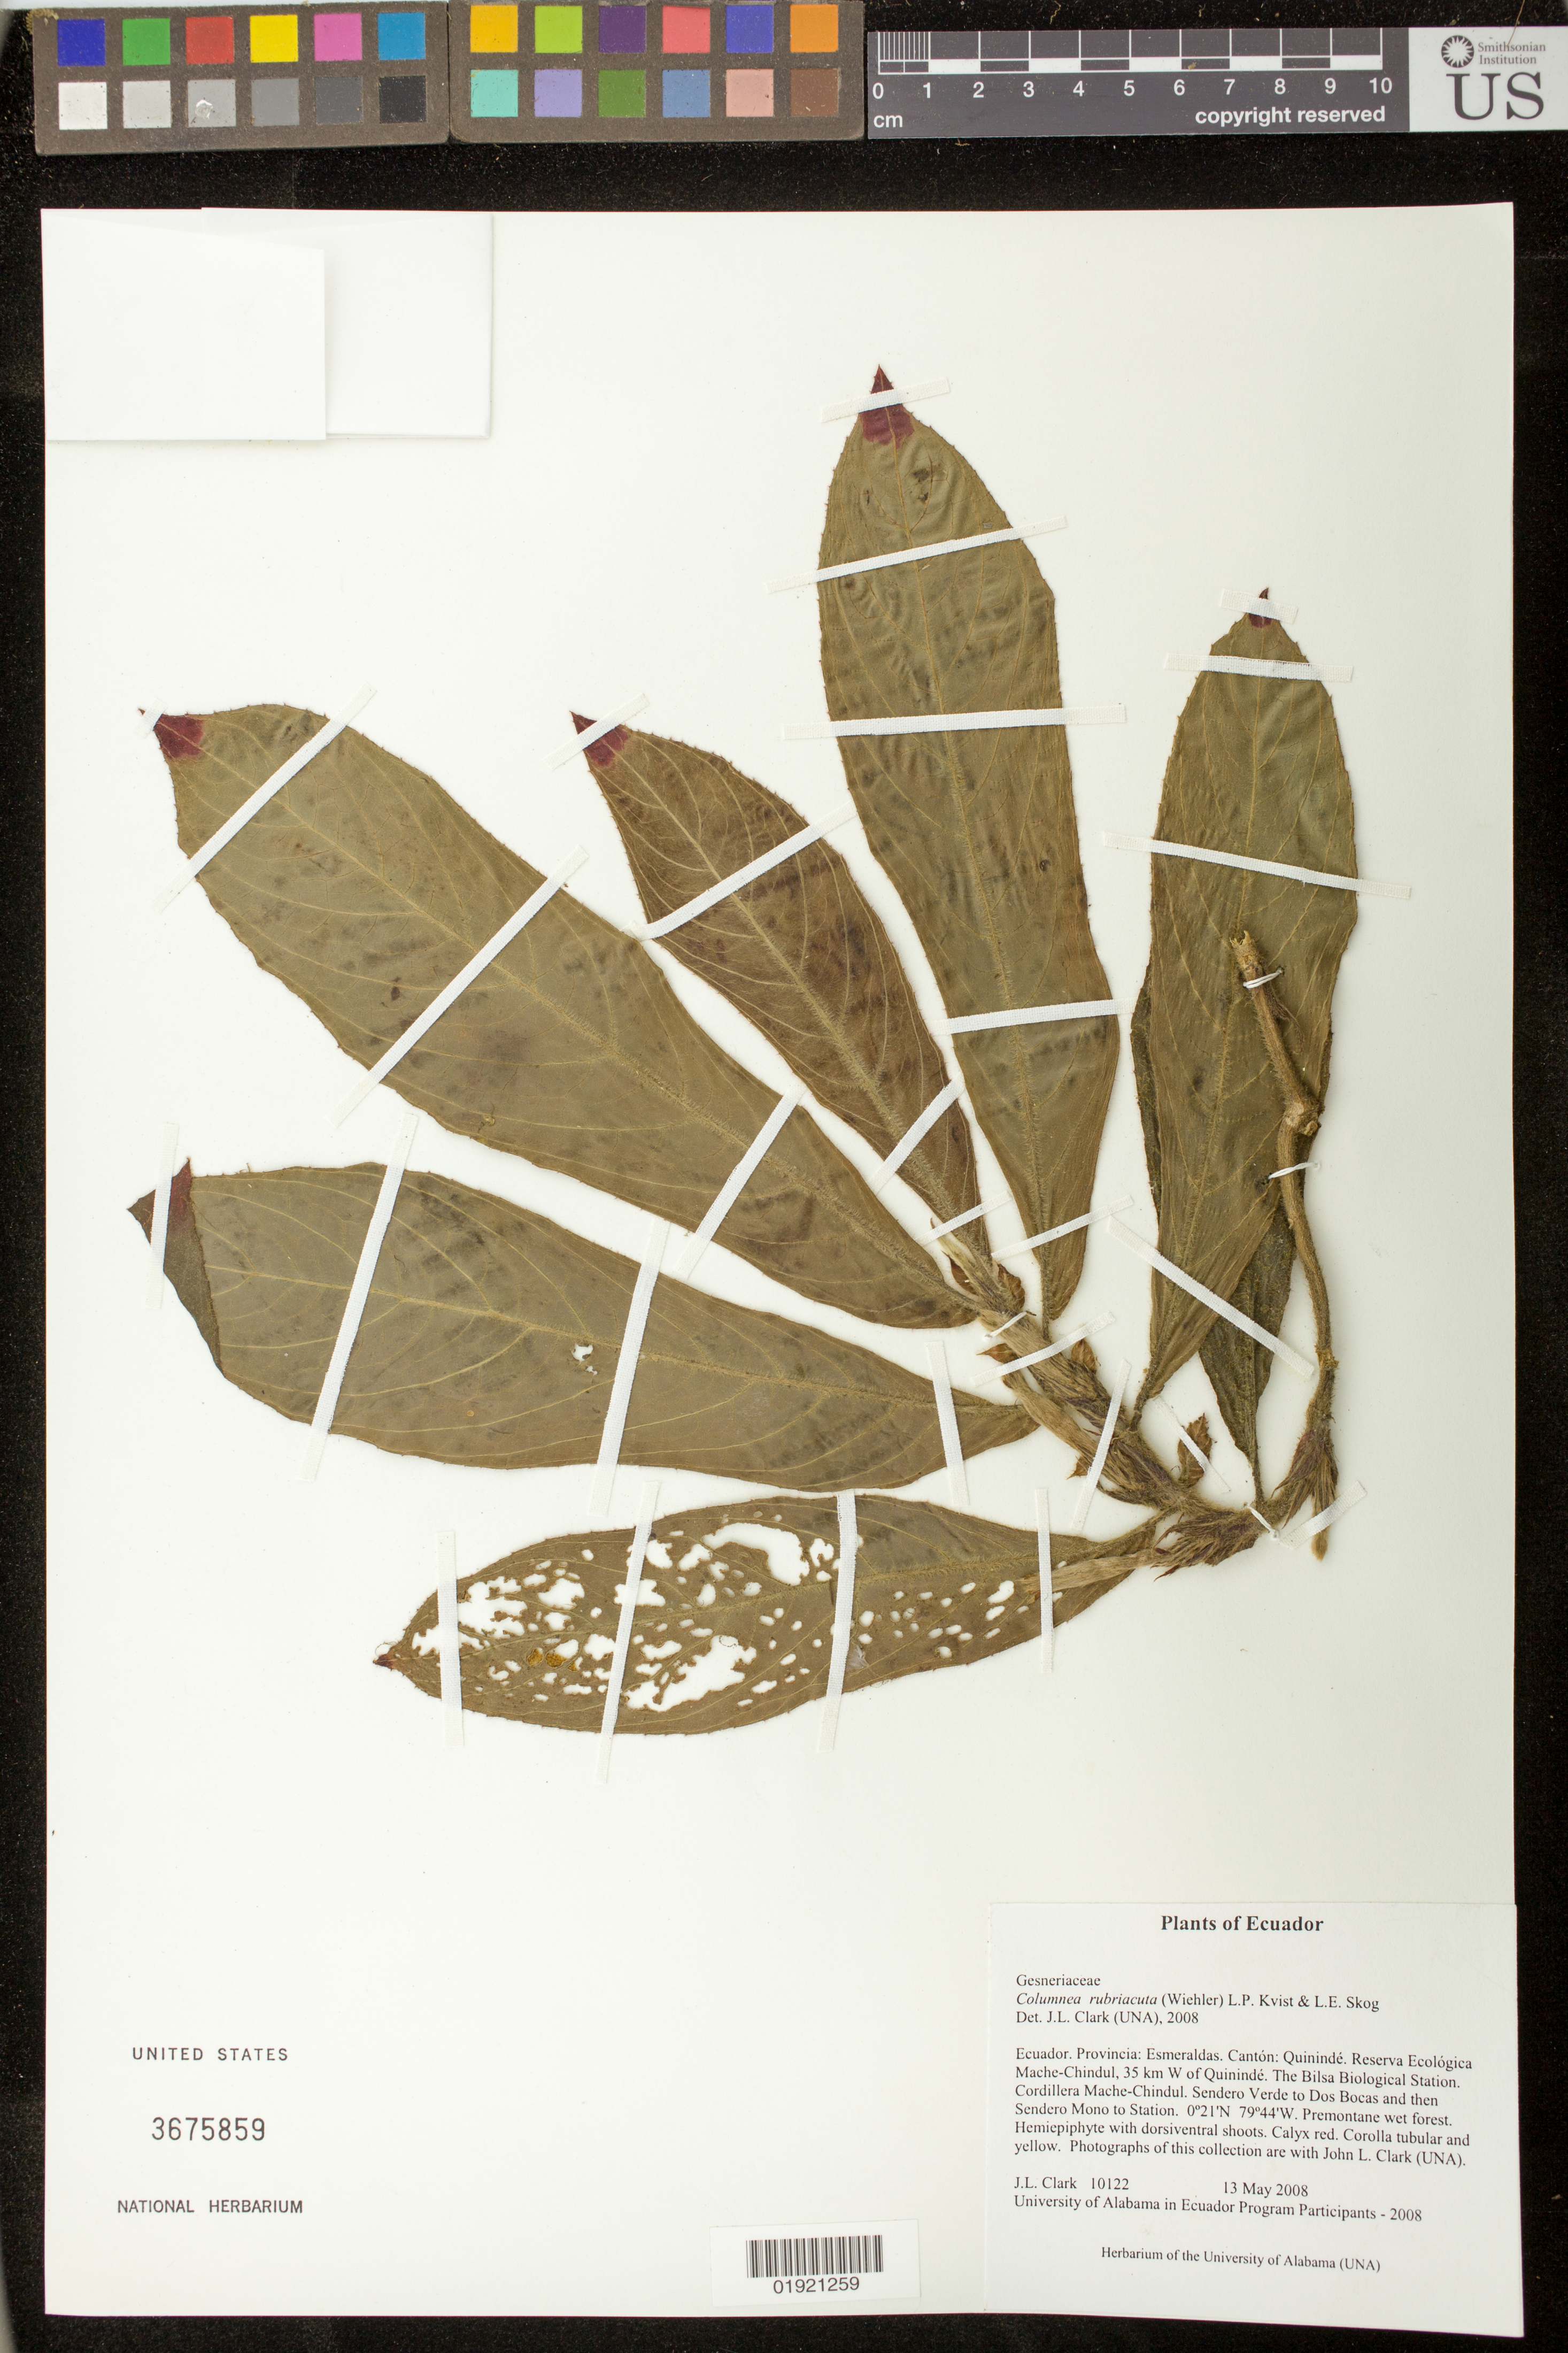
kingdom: Plantae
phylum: Tracheophyta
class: Magnoliopsida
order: Lamiales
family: Gesneriaceae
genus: Columnea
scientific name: Columnea rubriacuta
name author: (Wiehler) L.P. Kvist & L.E. Skog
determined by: Clark, J. L.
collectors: J. L. Clark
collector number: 10122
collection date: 2008-05-13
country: Ecuador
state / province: Esmeraldas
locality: Canton: Quininde. Reserva Ecologica Mache-Chindul, 35 km W of Quininde. The Bilsa Biological Station. Cordillera Mache-Chindul. Sendero Verde to Dos Bocas and then Sendero Mono to Station.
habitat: Premontane wet forest.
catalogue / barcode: US 3675859